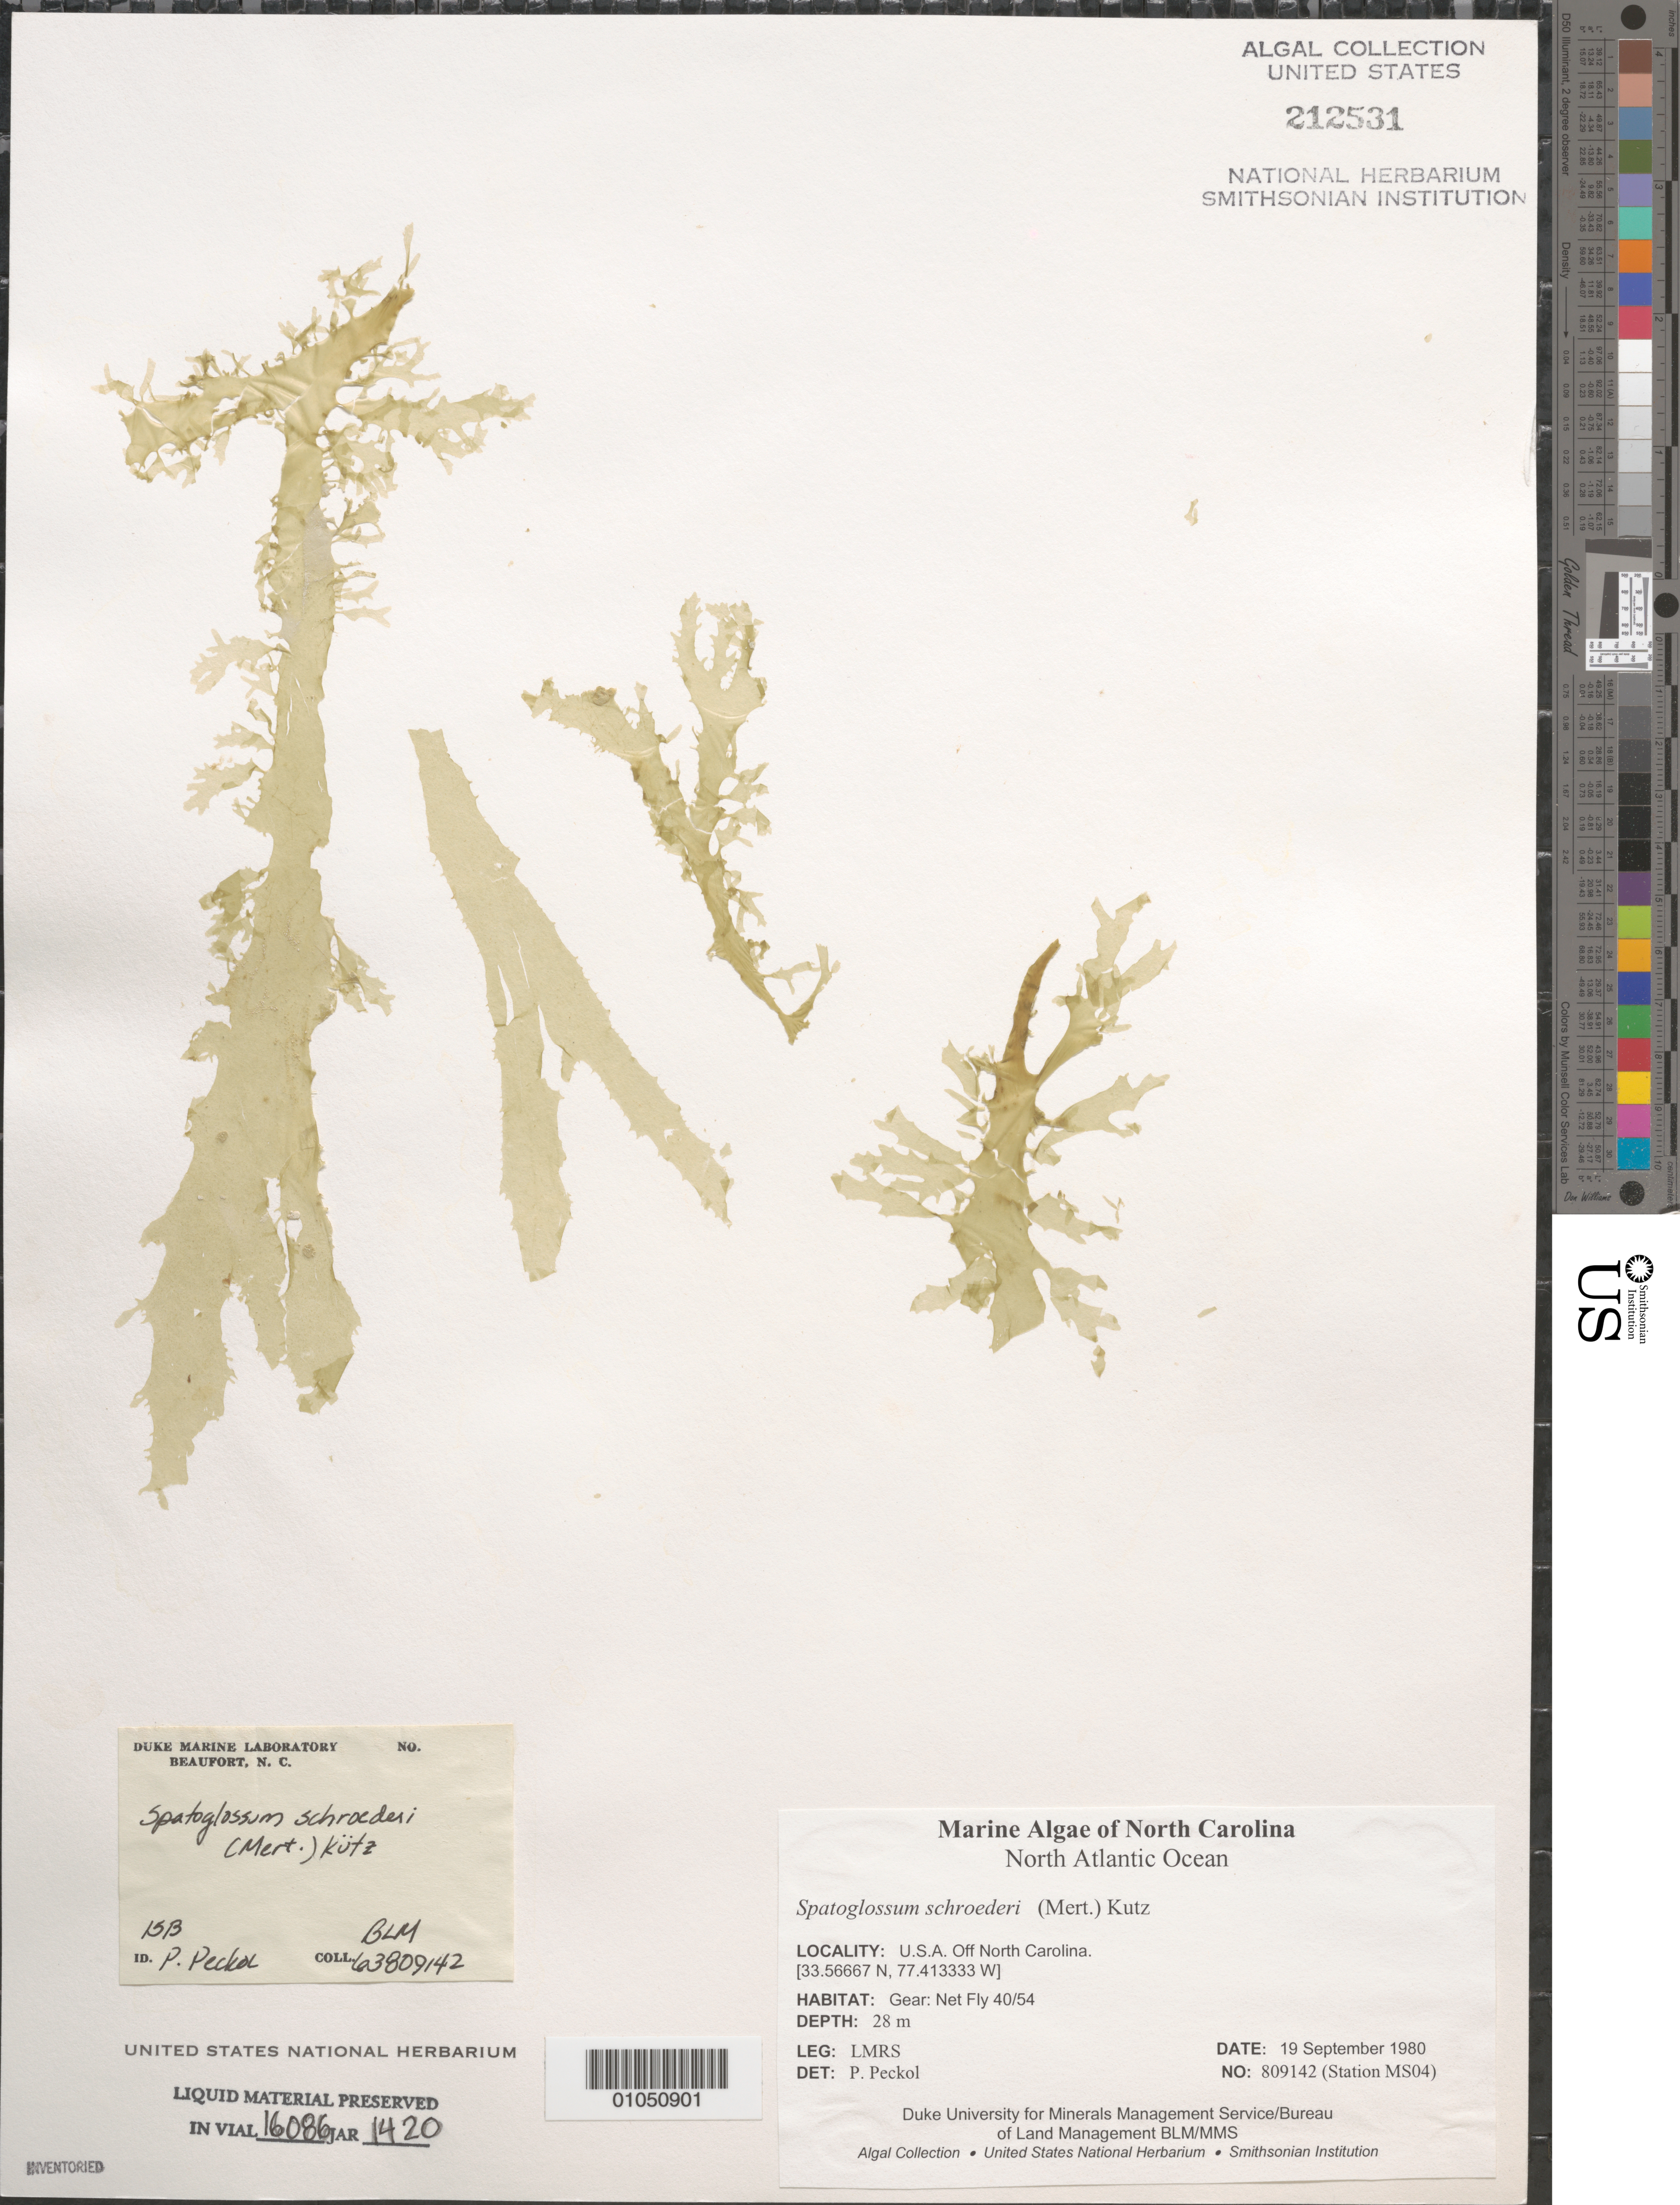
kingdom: Chromista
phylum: Ochrophyta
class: Phaeophyceae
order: Dictyotales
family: Dictyotaceae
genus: Spatoglossum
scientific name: Spatoglossum schroederi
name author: (C. Agardh) Kütz.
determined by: Peckol, P.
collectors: LMRS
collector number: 809142 (Station MS04)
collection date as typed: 19 Sep 1980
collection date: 1980-09-19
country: United States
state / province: North Carolina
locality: North Atlantic Ocean off North Carolina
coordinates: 33.56667 N, 77.413333 W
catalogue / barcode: US 212531